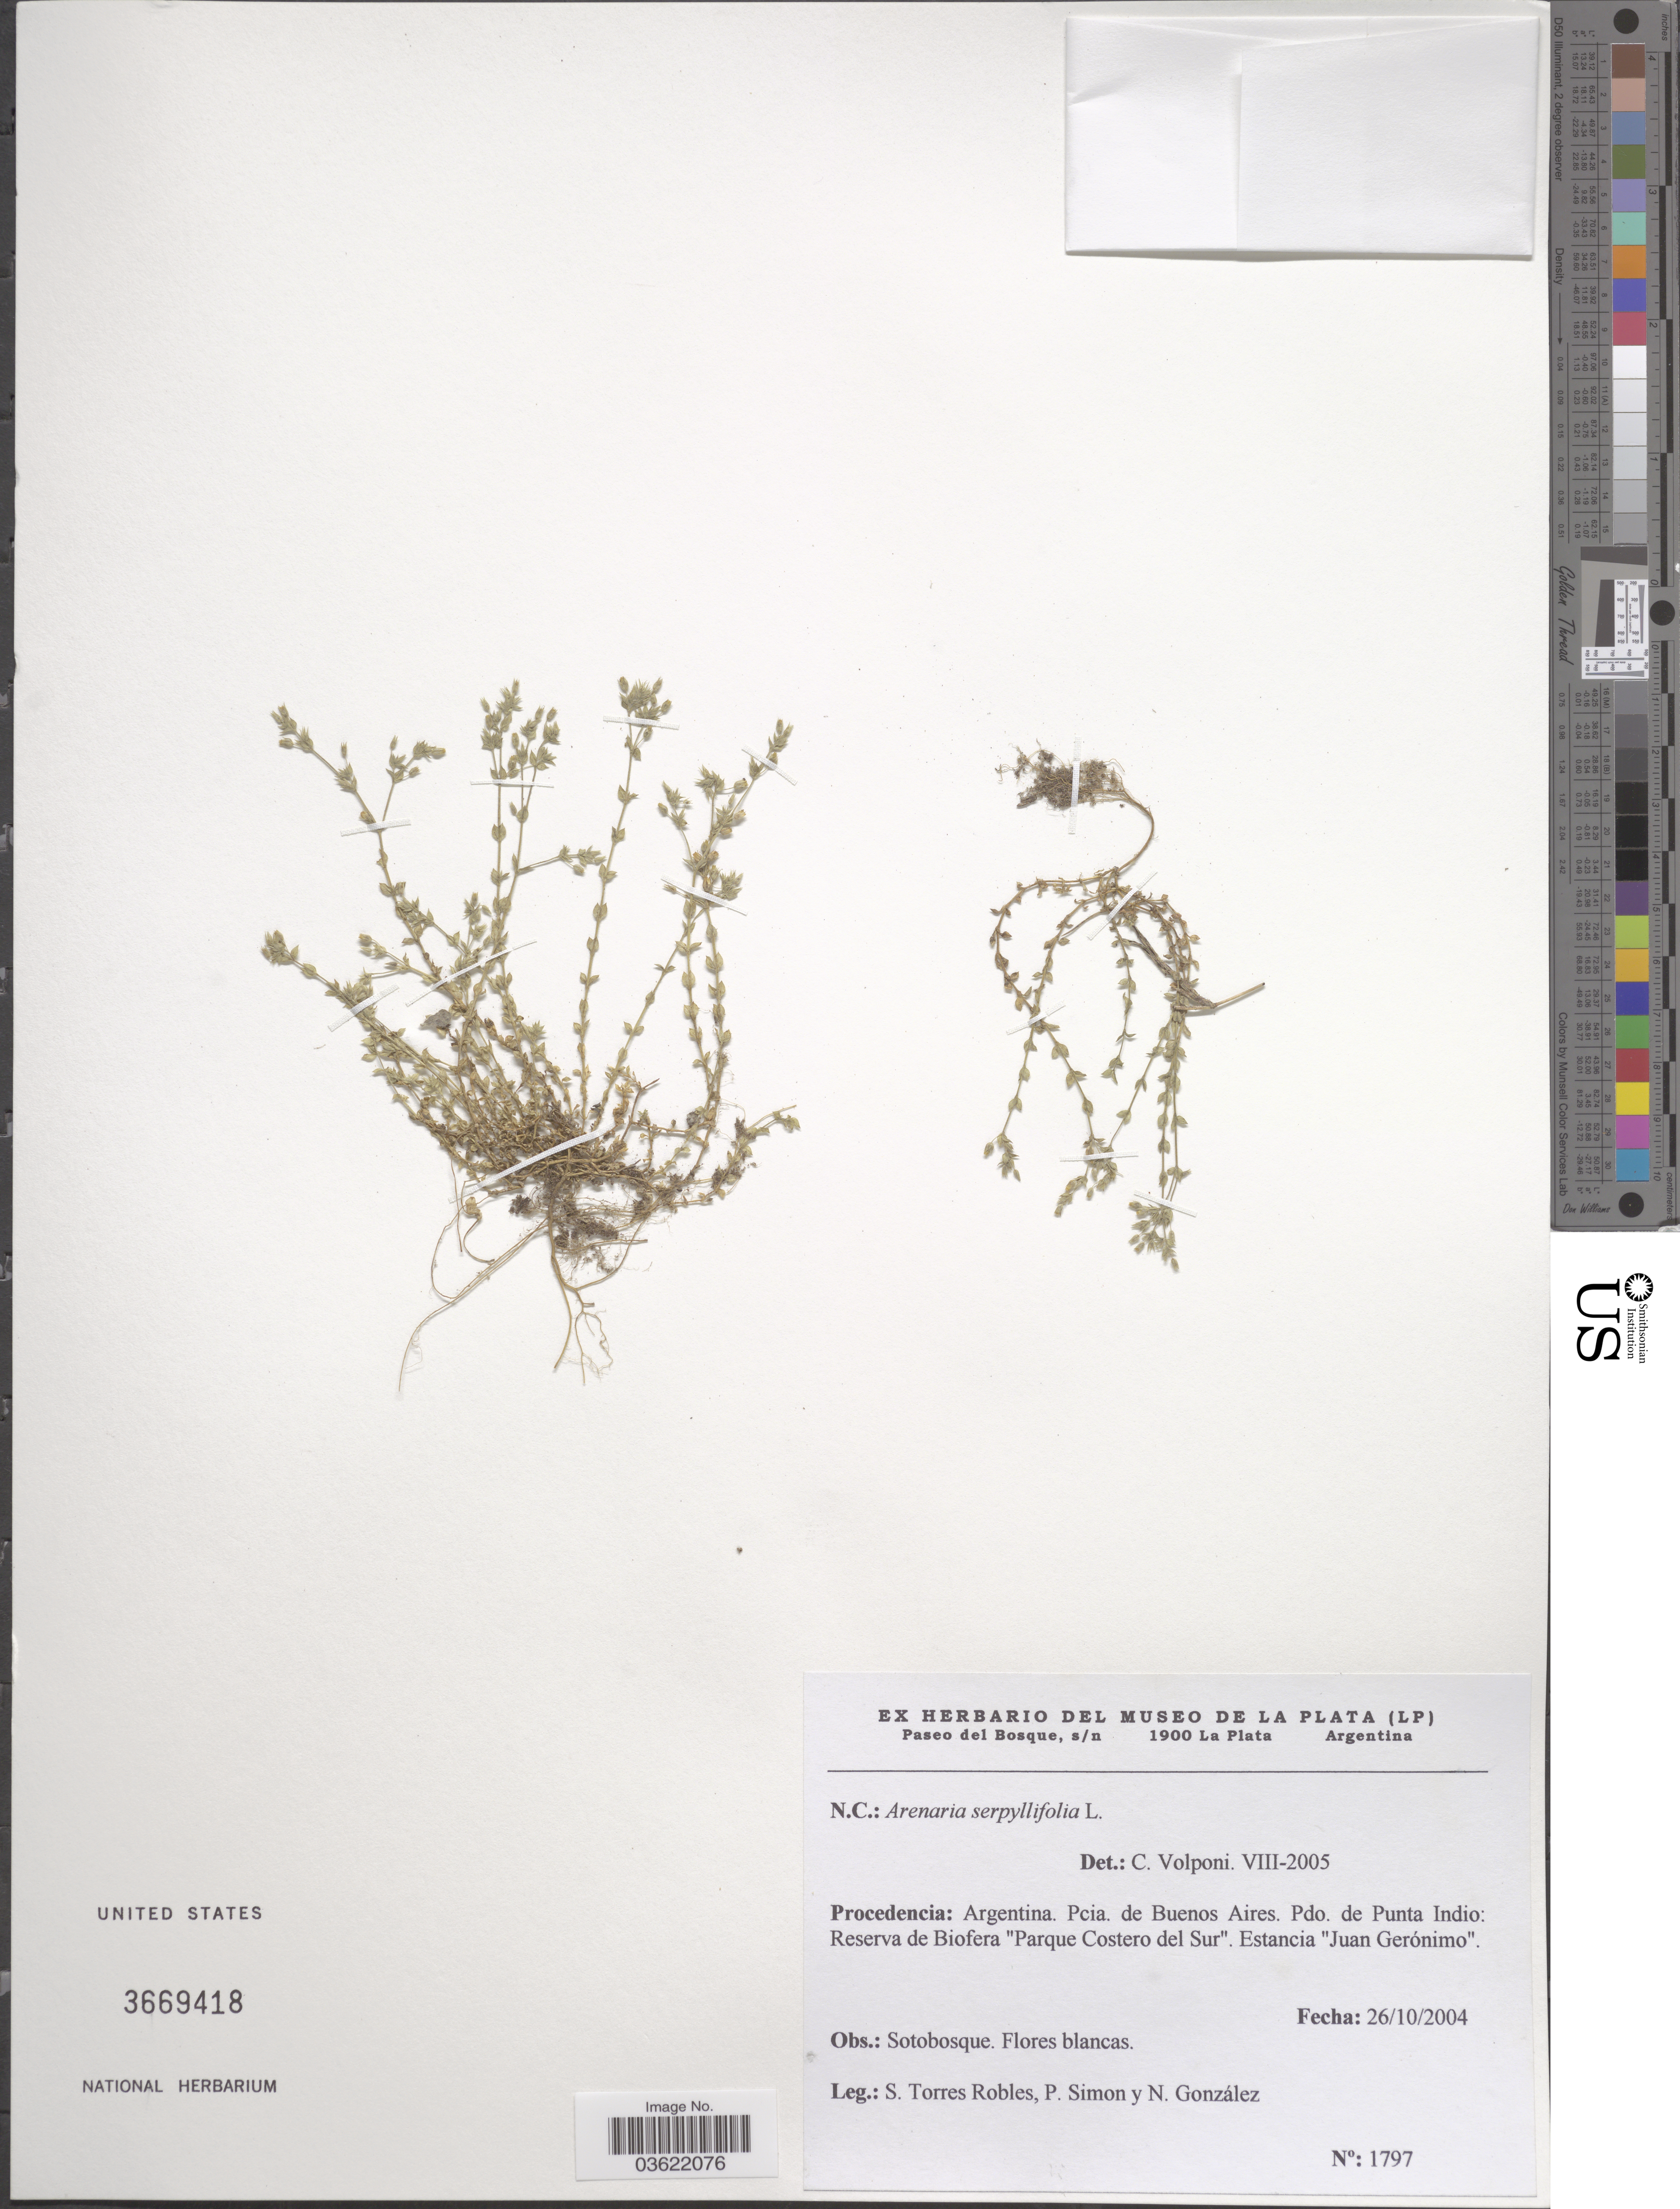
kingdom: Plantae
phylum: Tracheophyta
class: Magnoliopsida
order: Caryophyllales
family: Caryophyllaceae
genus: Arenaria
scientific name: Arenaria serpyllifolia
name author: L.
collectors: S. Torres Robles, P. Simon & N. Gonzalez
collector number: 1797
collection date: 2004-10-26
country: Argentina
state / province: Buenos Aires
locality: Procedencia: Argentina. Pcia. de Buenos Aires. Pdo. de Punta Indio: Reserva de Biofera "Parque Costero del Sur". Estancia "Juan Gerónimo".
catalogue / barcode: US 3669418